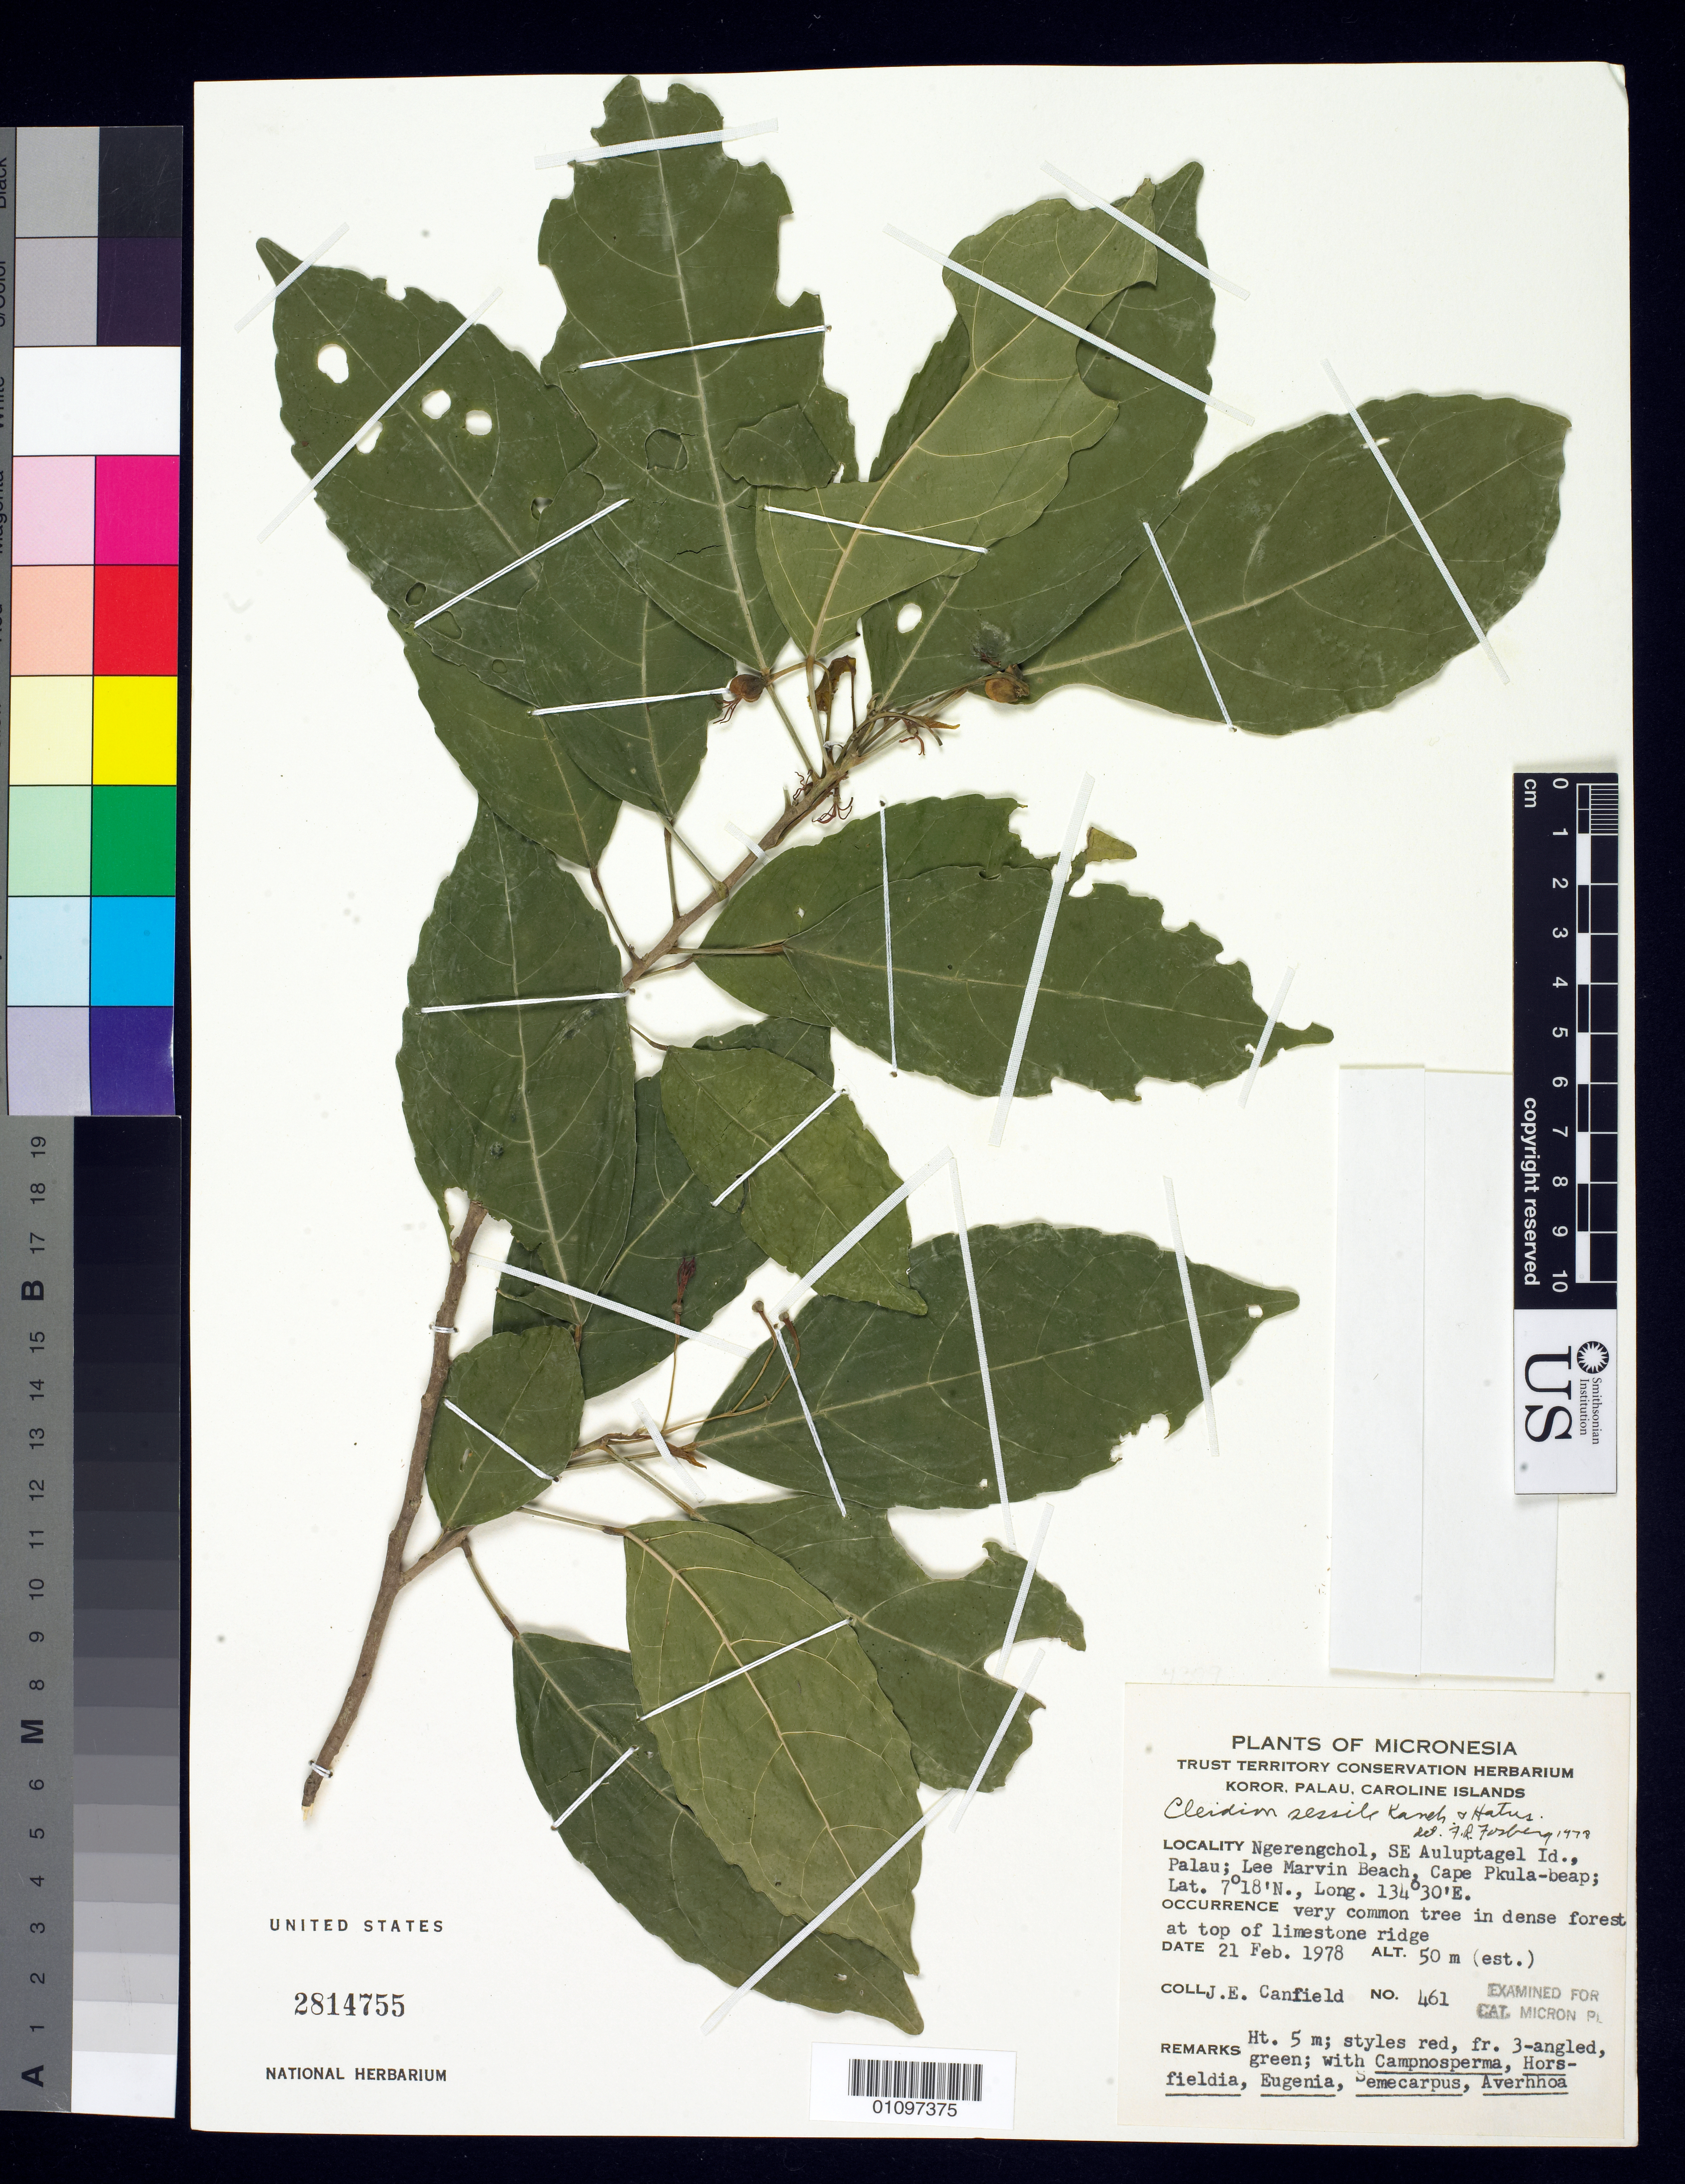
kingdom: Plantae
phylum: Tracheophyta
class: Magnoliopsida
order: Malpighiales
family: Euphorbiaceae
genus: Cleidion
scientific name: Cleidion sessile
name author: Kaneh. & Hatus.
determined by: Fosberg, F. R.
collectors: J. E. Canfield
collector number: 461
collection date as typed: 21 Feb 1978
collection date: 1978-02-21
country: Palau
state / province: Koror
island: Ulebsechel [Aulupse'el]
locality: Ngerengchol, se auluptagel island [= ulebsechel i.], lee marvin beach, cape pkula-beap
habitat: dense forest at top of limestone ridge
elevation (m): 50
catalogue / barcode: US 2814755